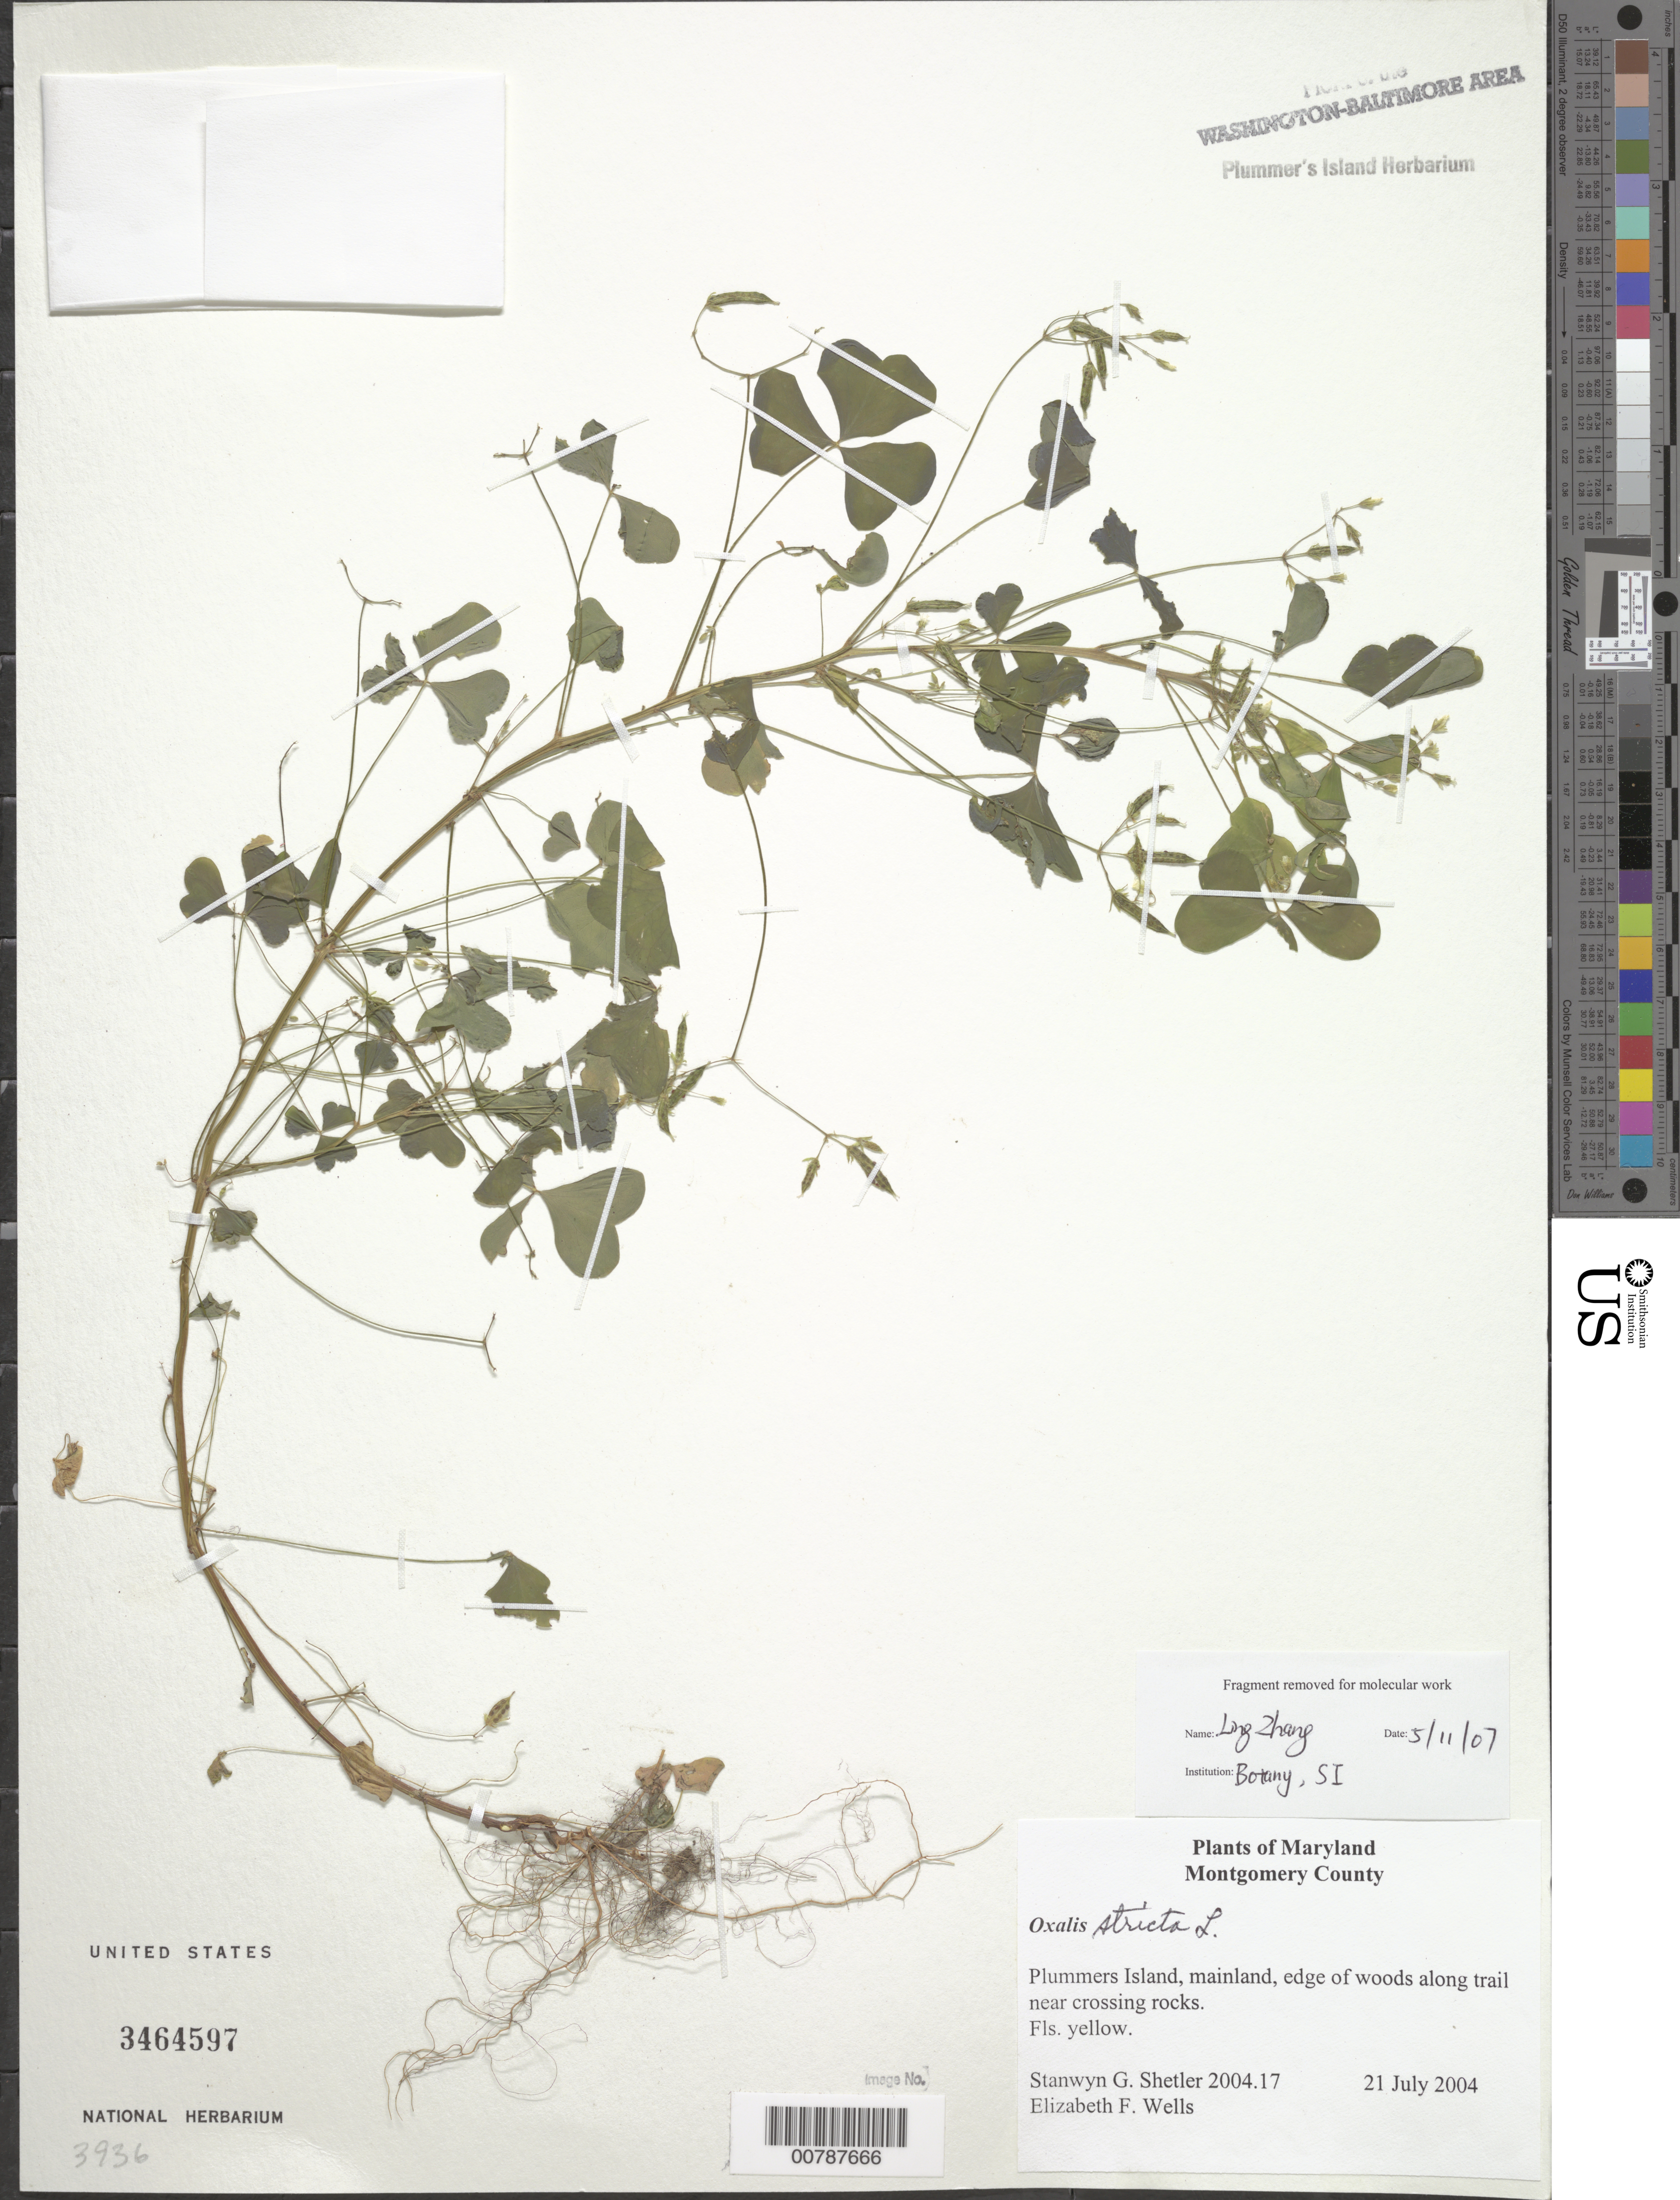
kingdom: Plantae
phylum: Tracheophyta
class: Magnoliopsida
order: Oxalidales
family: Oxalidaceae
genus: Oxalis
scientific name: Oxalis stricta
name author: L.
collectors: S. Shetler & E. F. Wells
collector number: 2004.17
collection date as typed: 21 Jul 2004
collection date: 2004-07-21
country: United States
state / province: Maryland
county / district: Montgomery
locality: Plummer's Island, mainland C. & O. Canal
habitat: Edge of woods along trail near crossing rocks.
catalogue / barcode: US 3464597